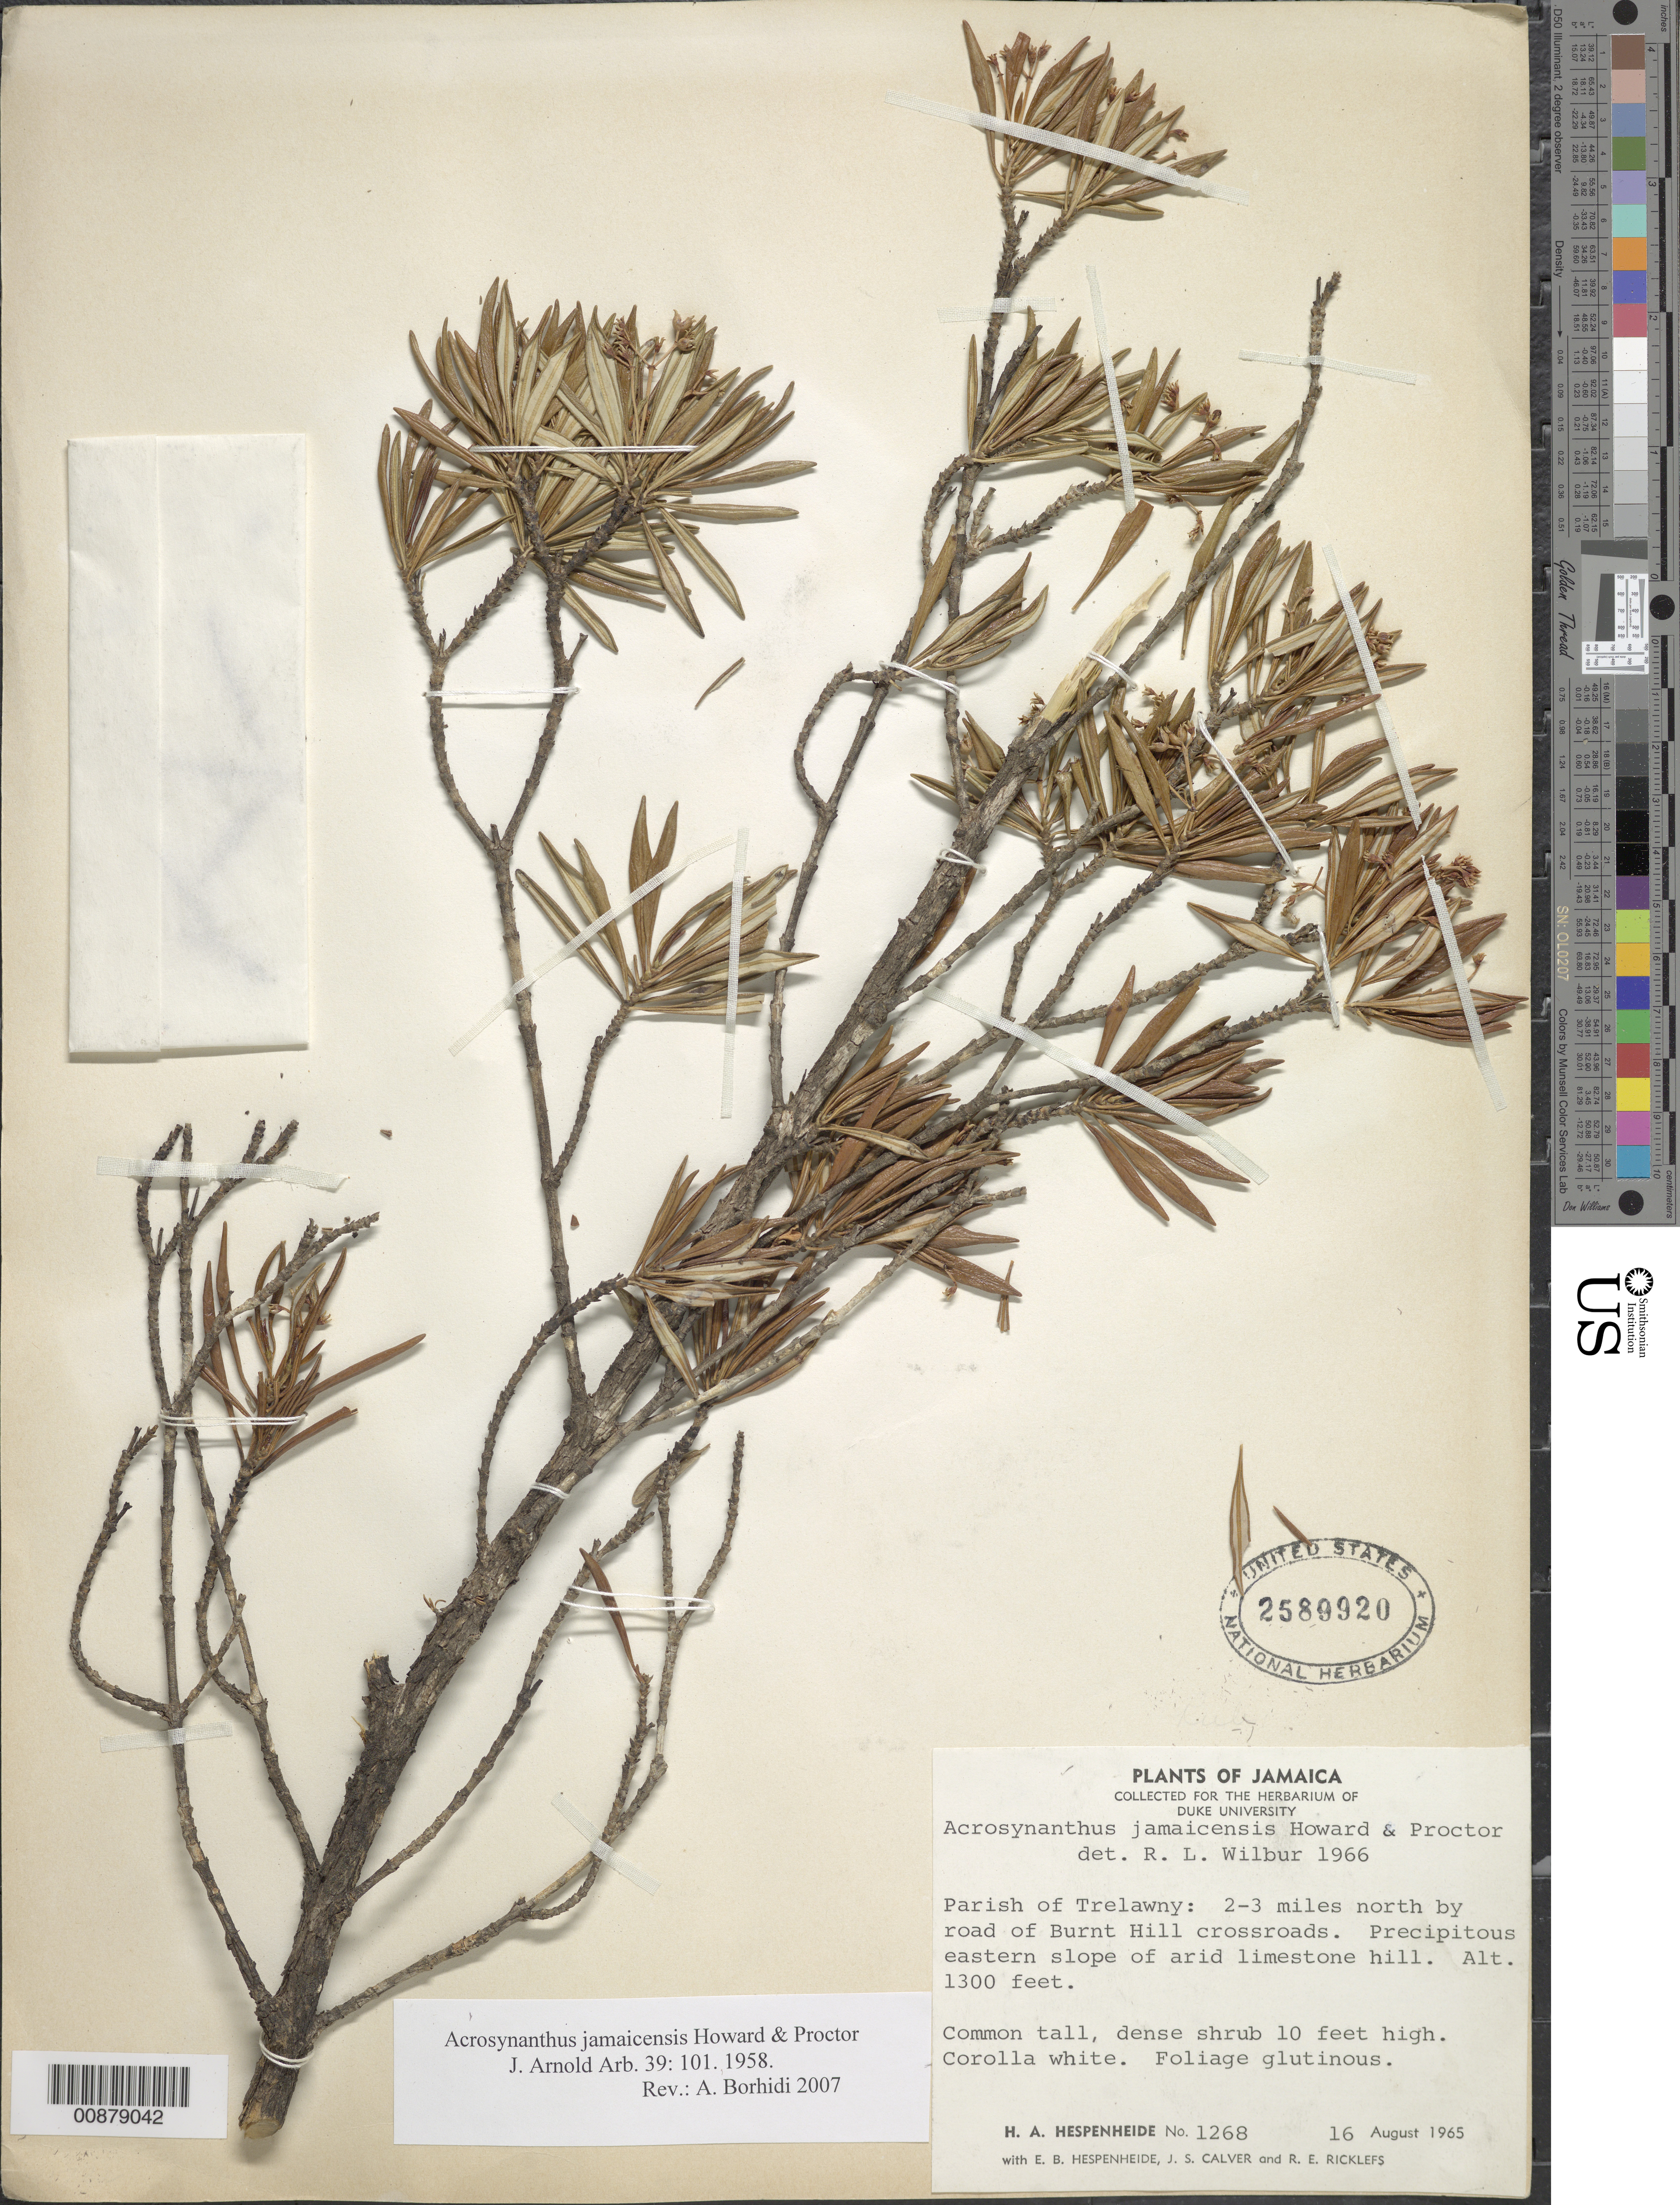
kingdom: Plantae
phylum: Tracheophyta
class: Magnoliopsida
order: Gentianales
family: Rubiaceae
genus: Acrosynanthus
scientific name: Acrosynanthus jamaicensis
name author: R.A. Howard & Proctor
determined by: Borhidi, Attila L.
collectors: H. A. Hespenheide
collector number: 1268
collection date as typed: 16 Aug 1965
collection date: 1965-08-16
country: Jamaica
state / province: Trelawny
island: Jamaica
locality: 2-3 mi. N by road of Burnt Hill crossroads.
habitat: Precipitous eastern slope of arid limestone hill.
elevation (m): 396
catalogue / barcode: US 2589920